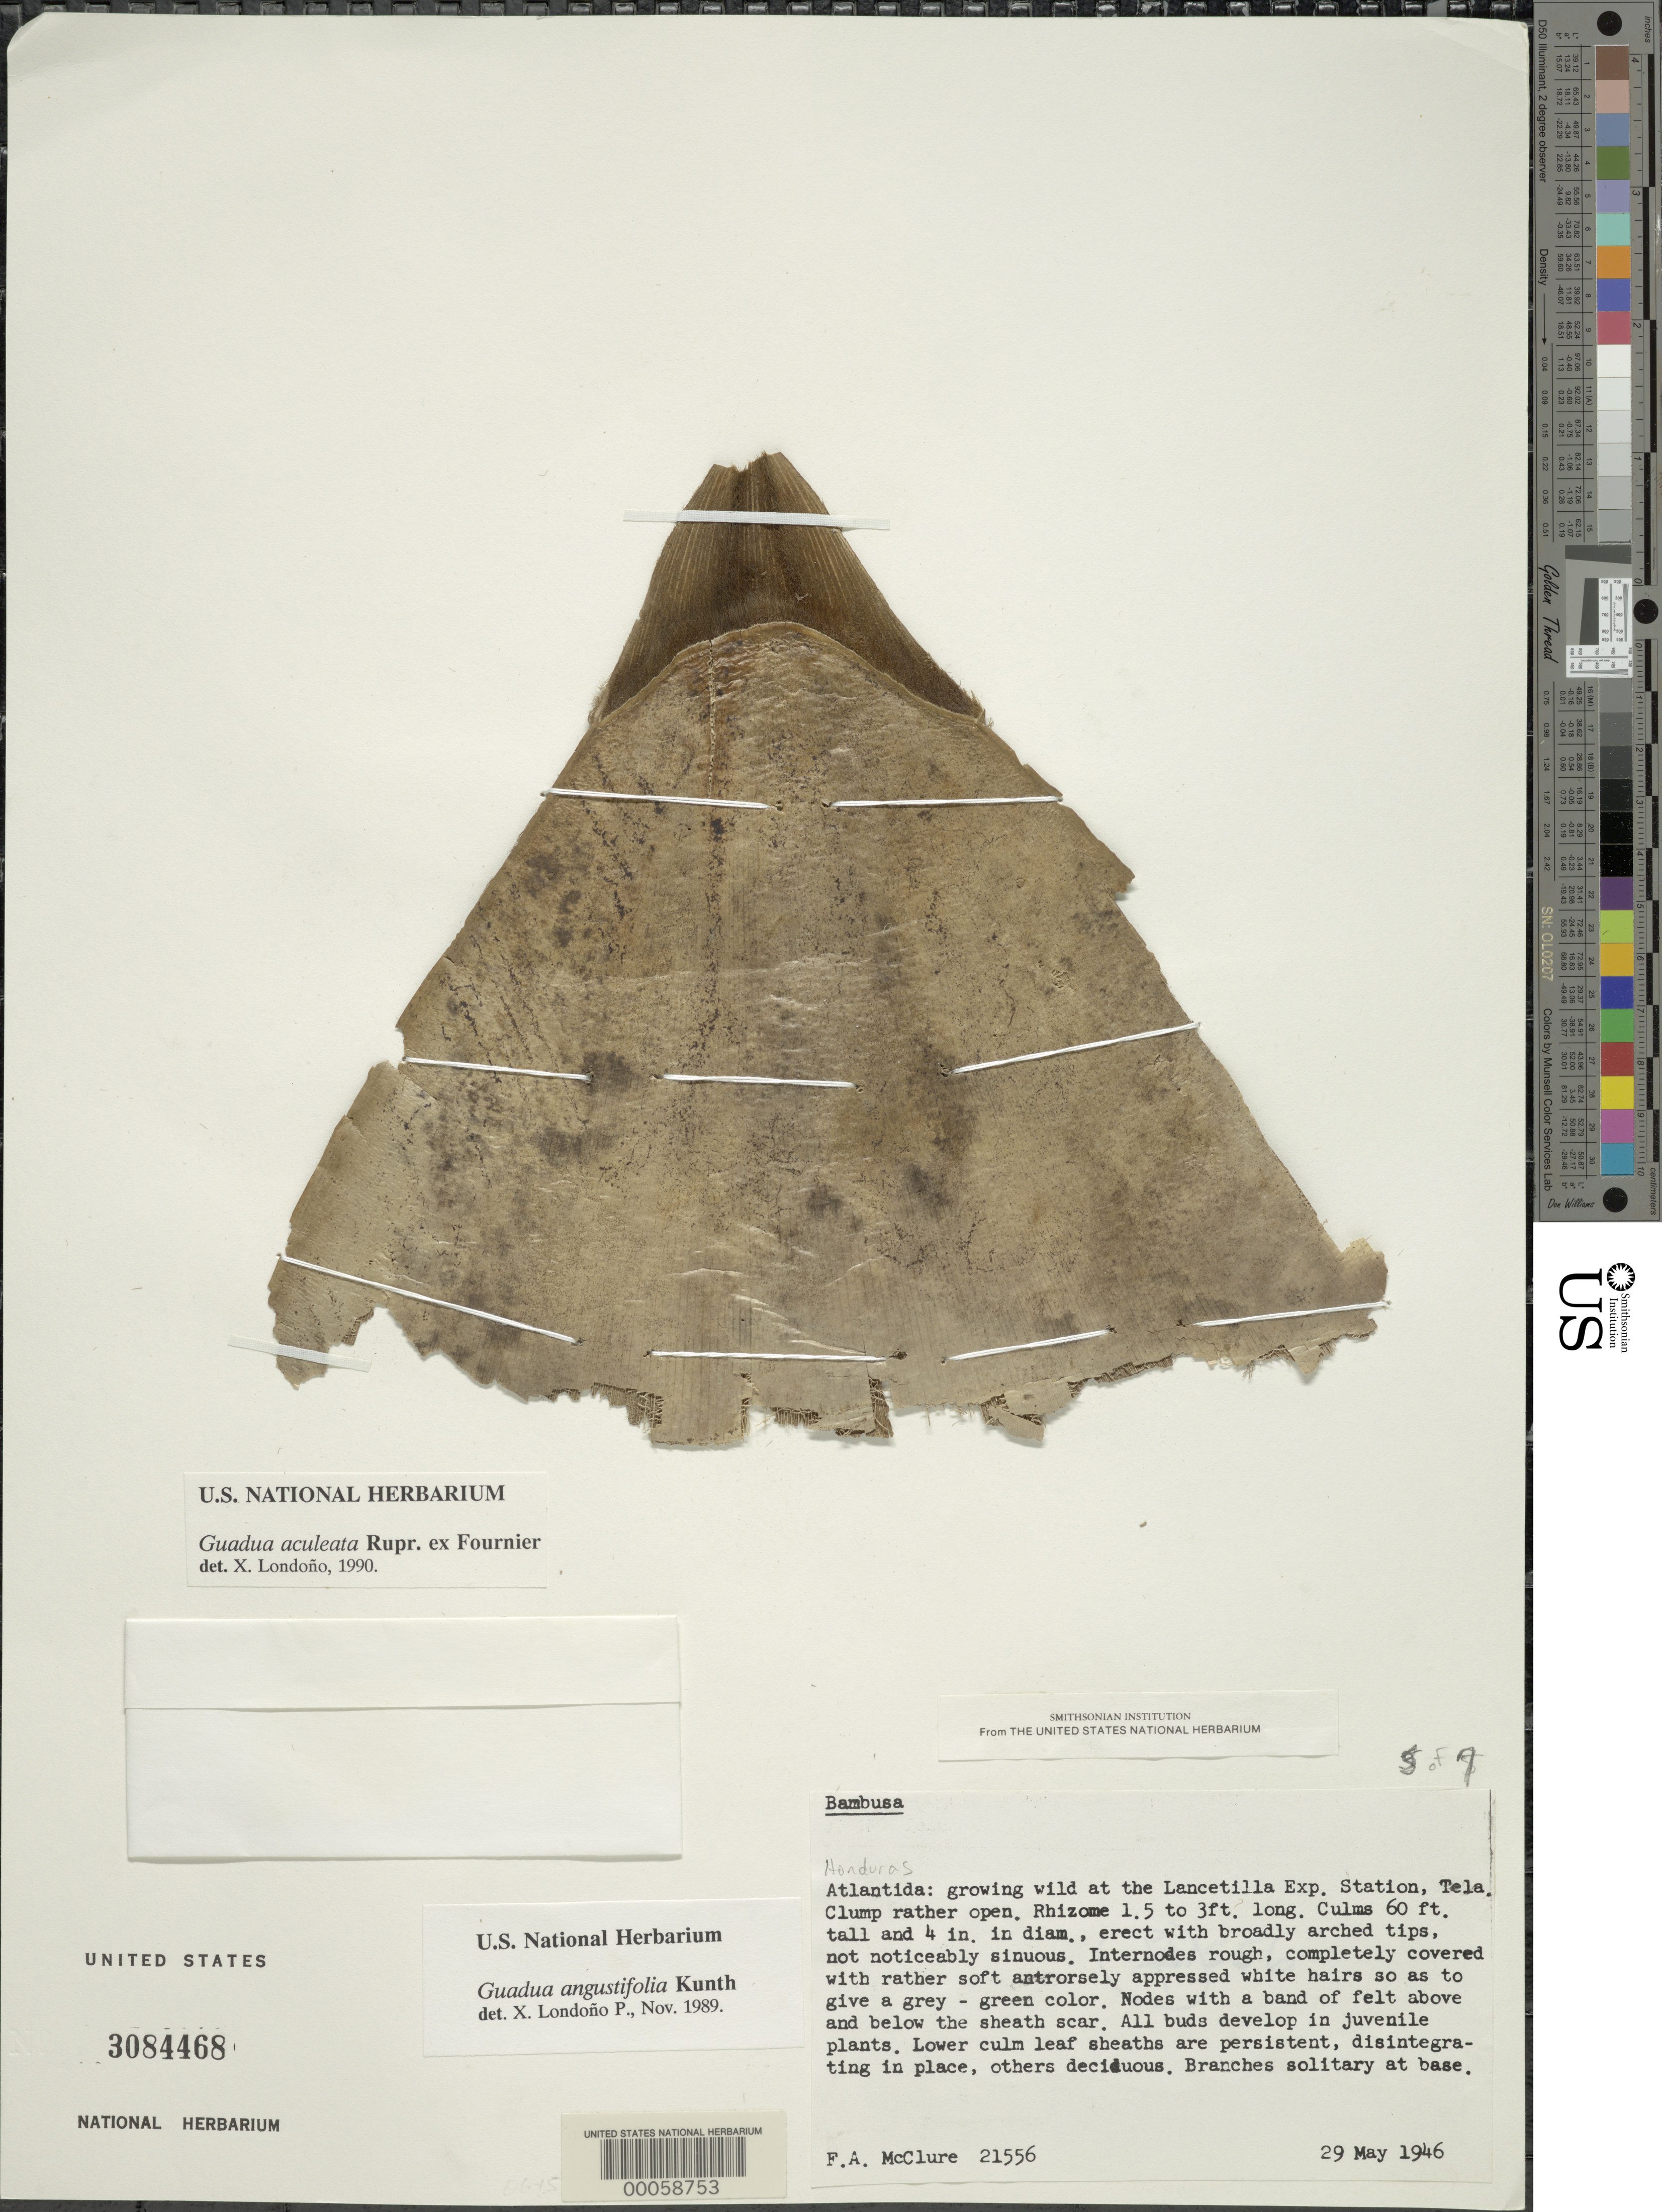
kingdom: Plantae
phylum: Tracheophyta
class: Liliopsida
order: Poales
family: Poaceae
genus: Guadua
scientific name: Guadua aculeata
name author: Rupr. ex E. Fourn.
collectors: F. A. McClure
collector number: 21556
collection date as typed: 29 May 1946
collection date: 1946-05-29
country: Honduras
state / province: Atlántida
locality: Lancetilla Exp. Station, Tela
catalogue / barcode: US 3084468